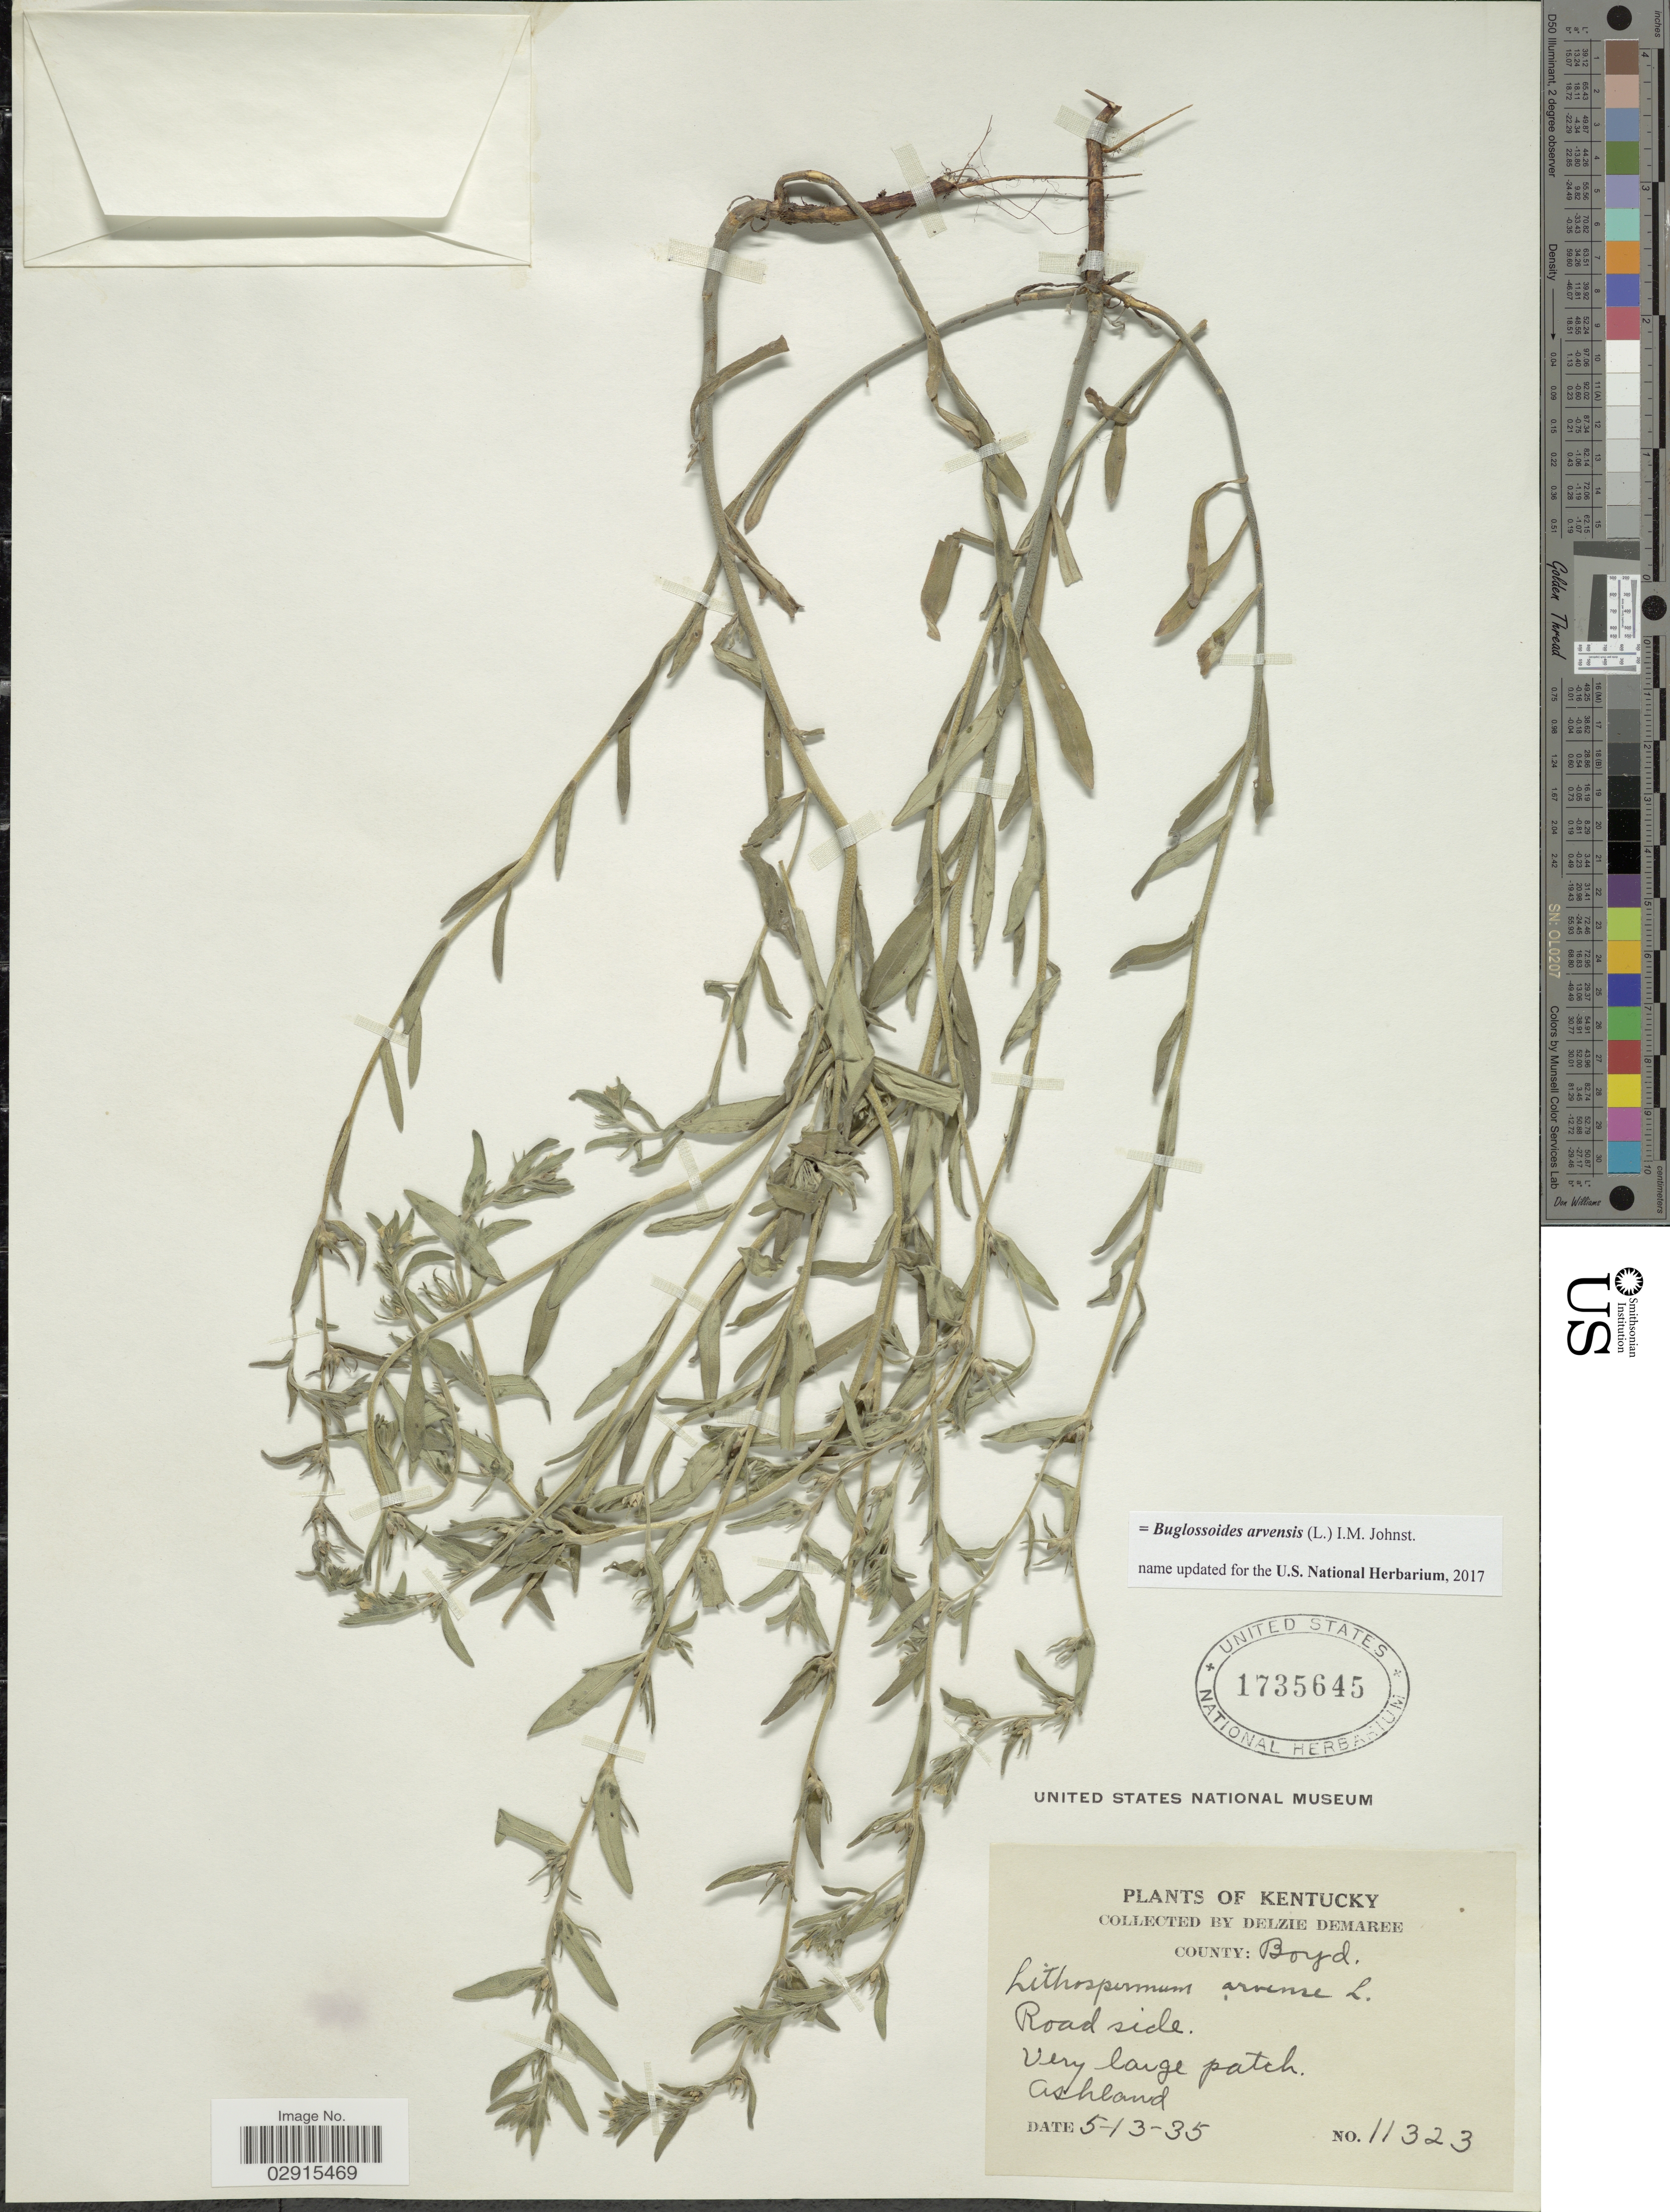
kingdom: Plantae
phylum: Tracheophyta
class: Magnoliopsida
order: Boraginales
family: Boraginaceae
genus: Buglossoides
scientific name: Buglossoides arvensis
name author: (L.) I.M. Johnst.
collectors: D. Demaree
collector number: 11323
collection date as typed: Transcribed d/m/y: 13/5/35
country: United States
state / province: Kentucky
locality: County: Boyd, Ashland.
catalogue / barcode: US 1735645